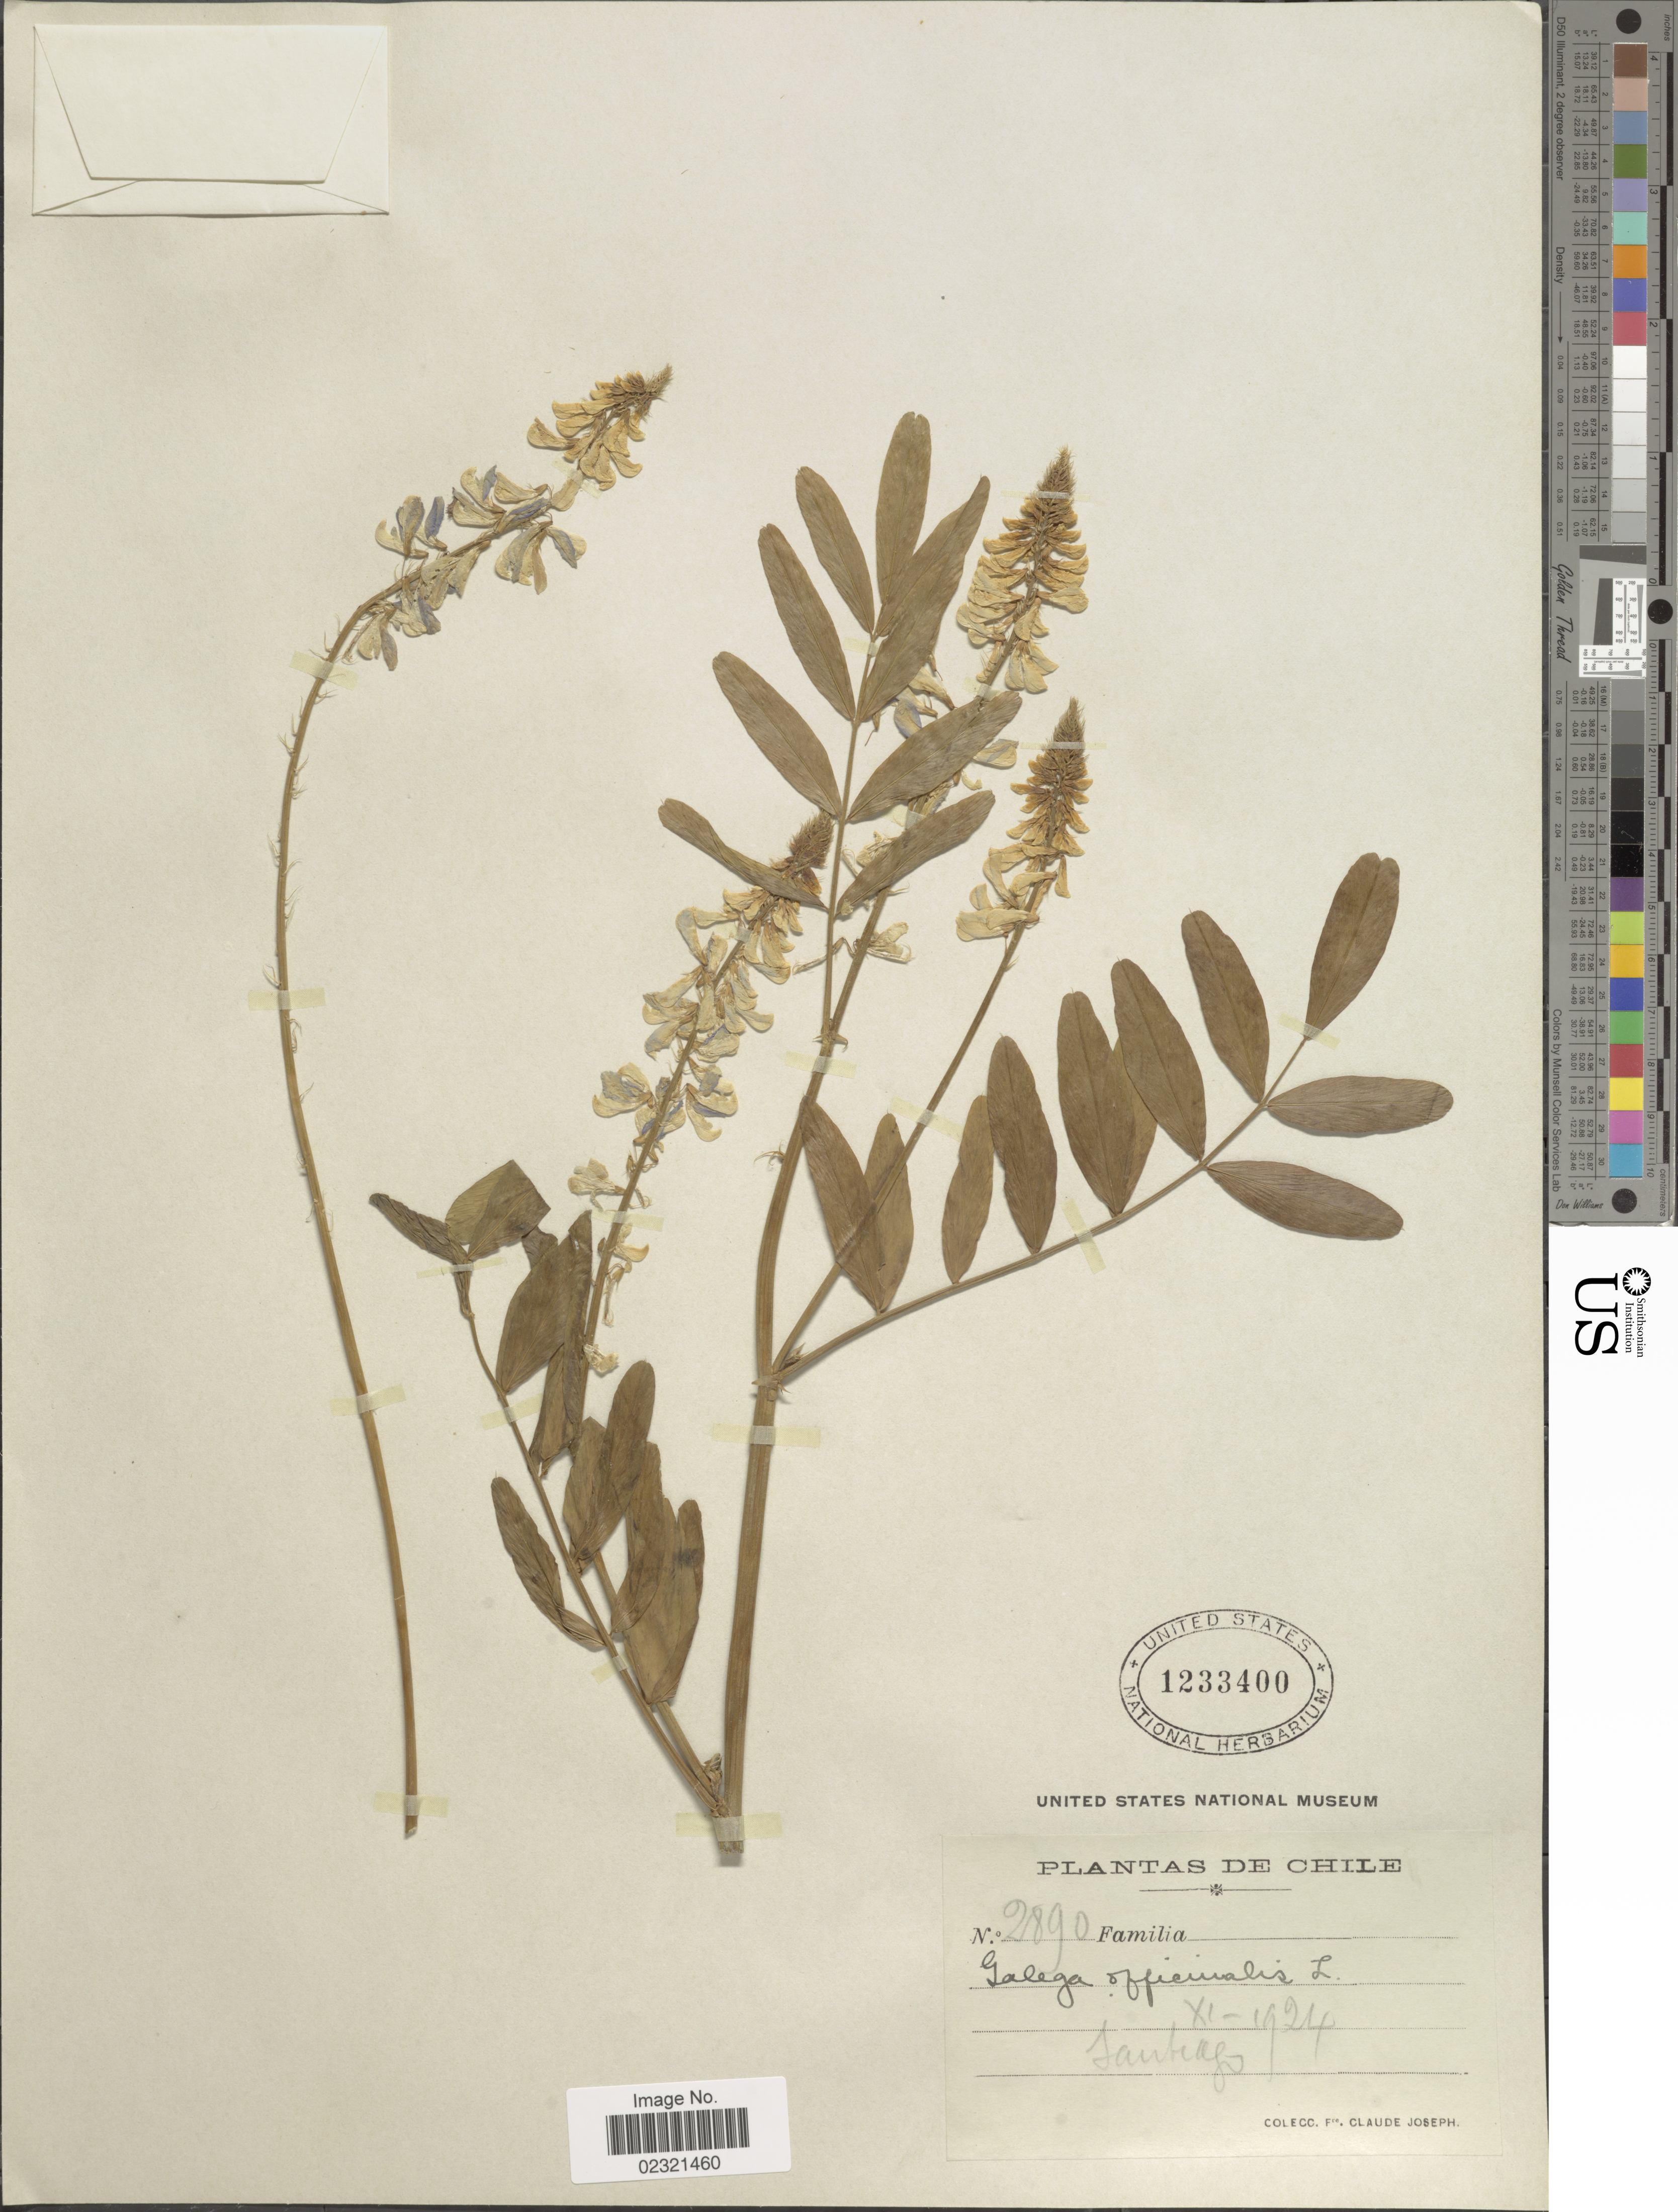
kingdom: Plantae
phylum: Tracheophyta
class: Magnoliopsida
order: Fabales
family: Fabaceae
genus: Galega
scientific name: Galega officinalis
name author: L.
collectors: Bro. Claude-Joseph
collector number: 2890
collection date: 1924-11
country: Chile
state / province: Región Metropolitana (RM)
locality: Santiago.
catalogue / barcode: US 1233400